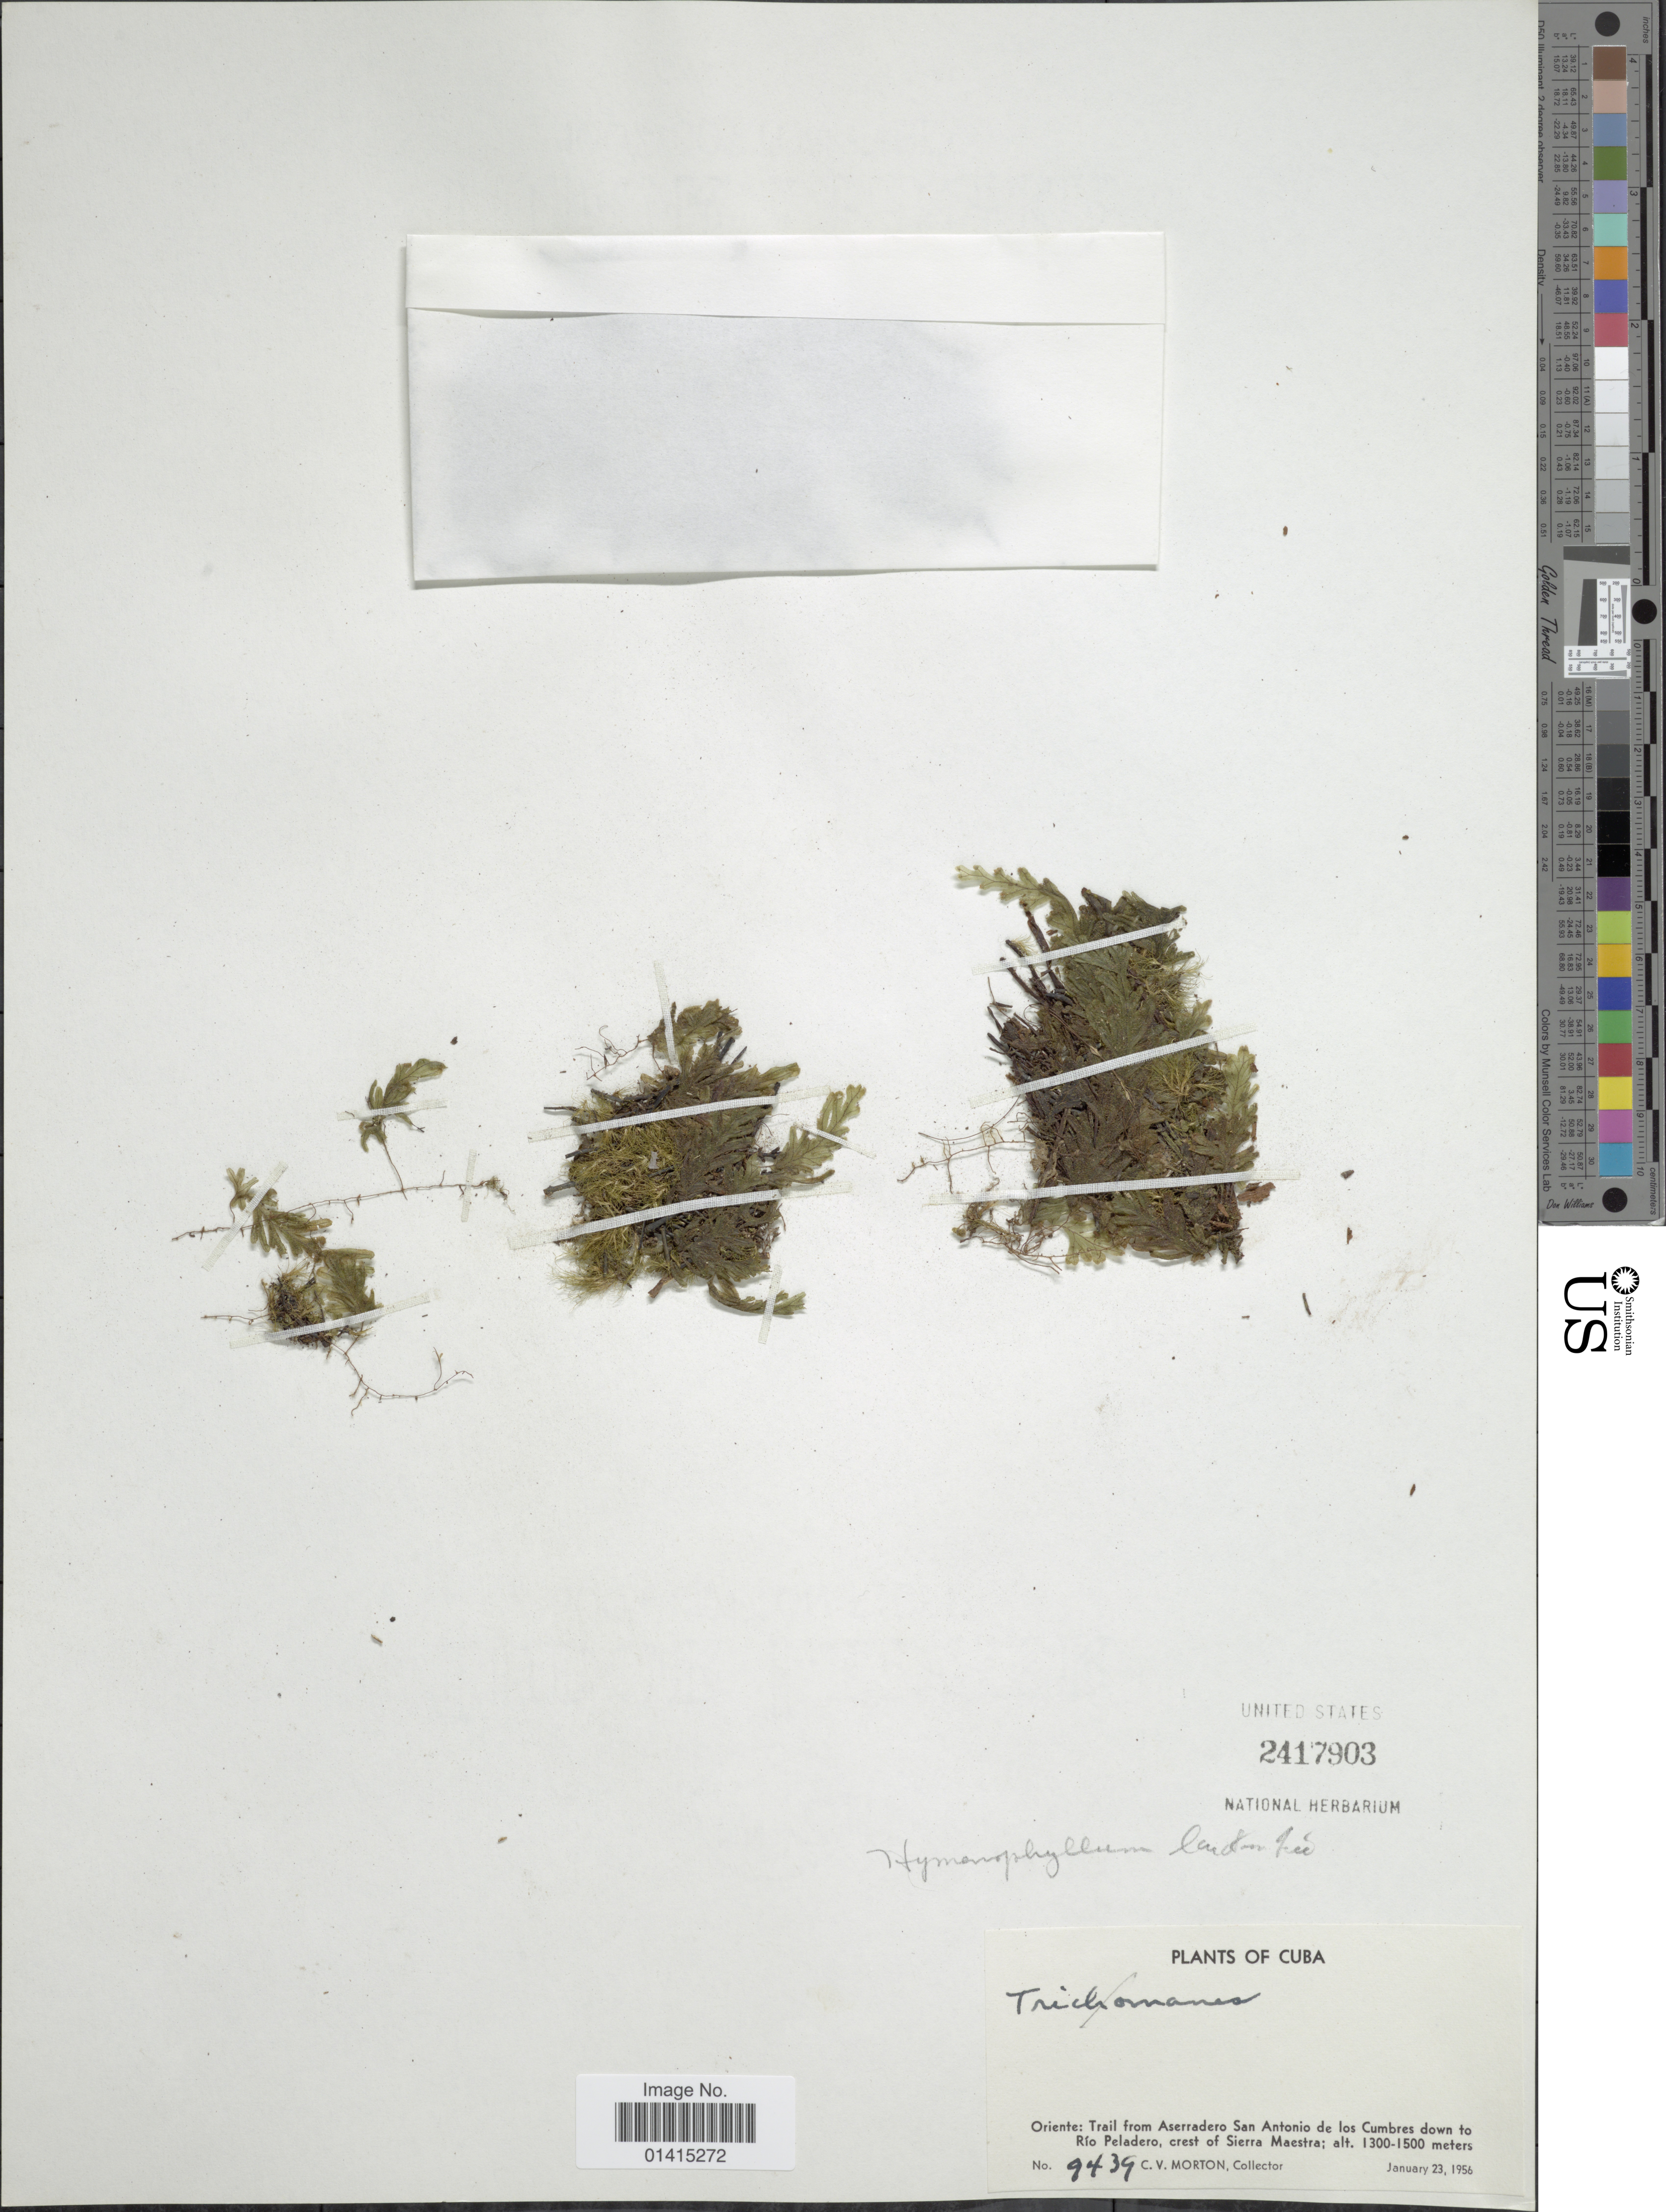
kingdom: Plantae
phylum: Tracheophyta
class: Polypodiopsida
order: Hymenophyllales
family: Hymenophyllaceae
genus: Hymenophyllum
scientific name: Hymenophyllum lanatum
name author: Fée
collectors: C. V. Morton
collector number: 9439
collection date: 1956-01-23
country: Cuba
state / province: Oriente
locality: Oriente: trail from Aserradero San Antonio de los Cumbres down to Rio Peladero, crest of Sierra Maestra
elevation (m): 1300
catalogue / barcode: US 2417903